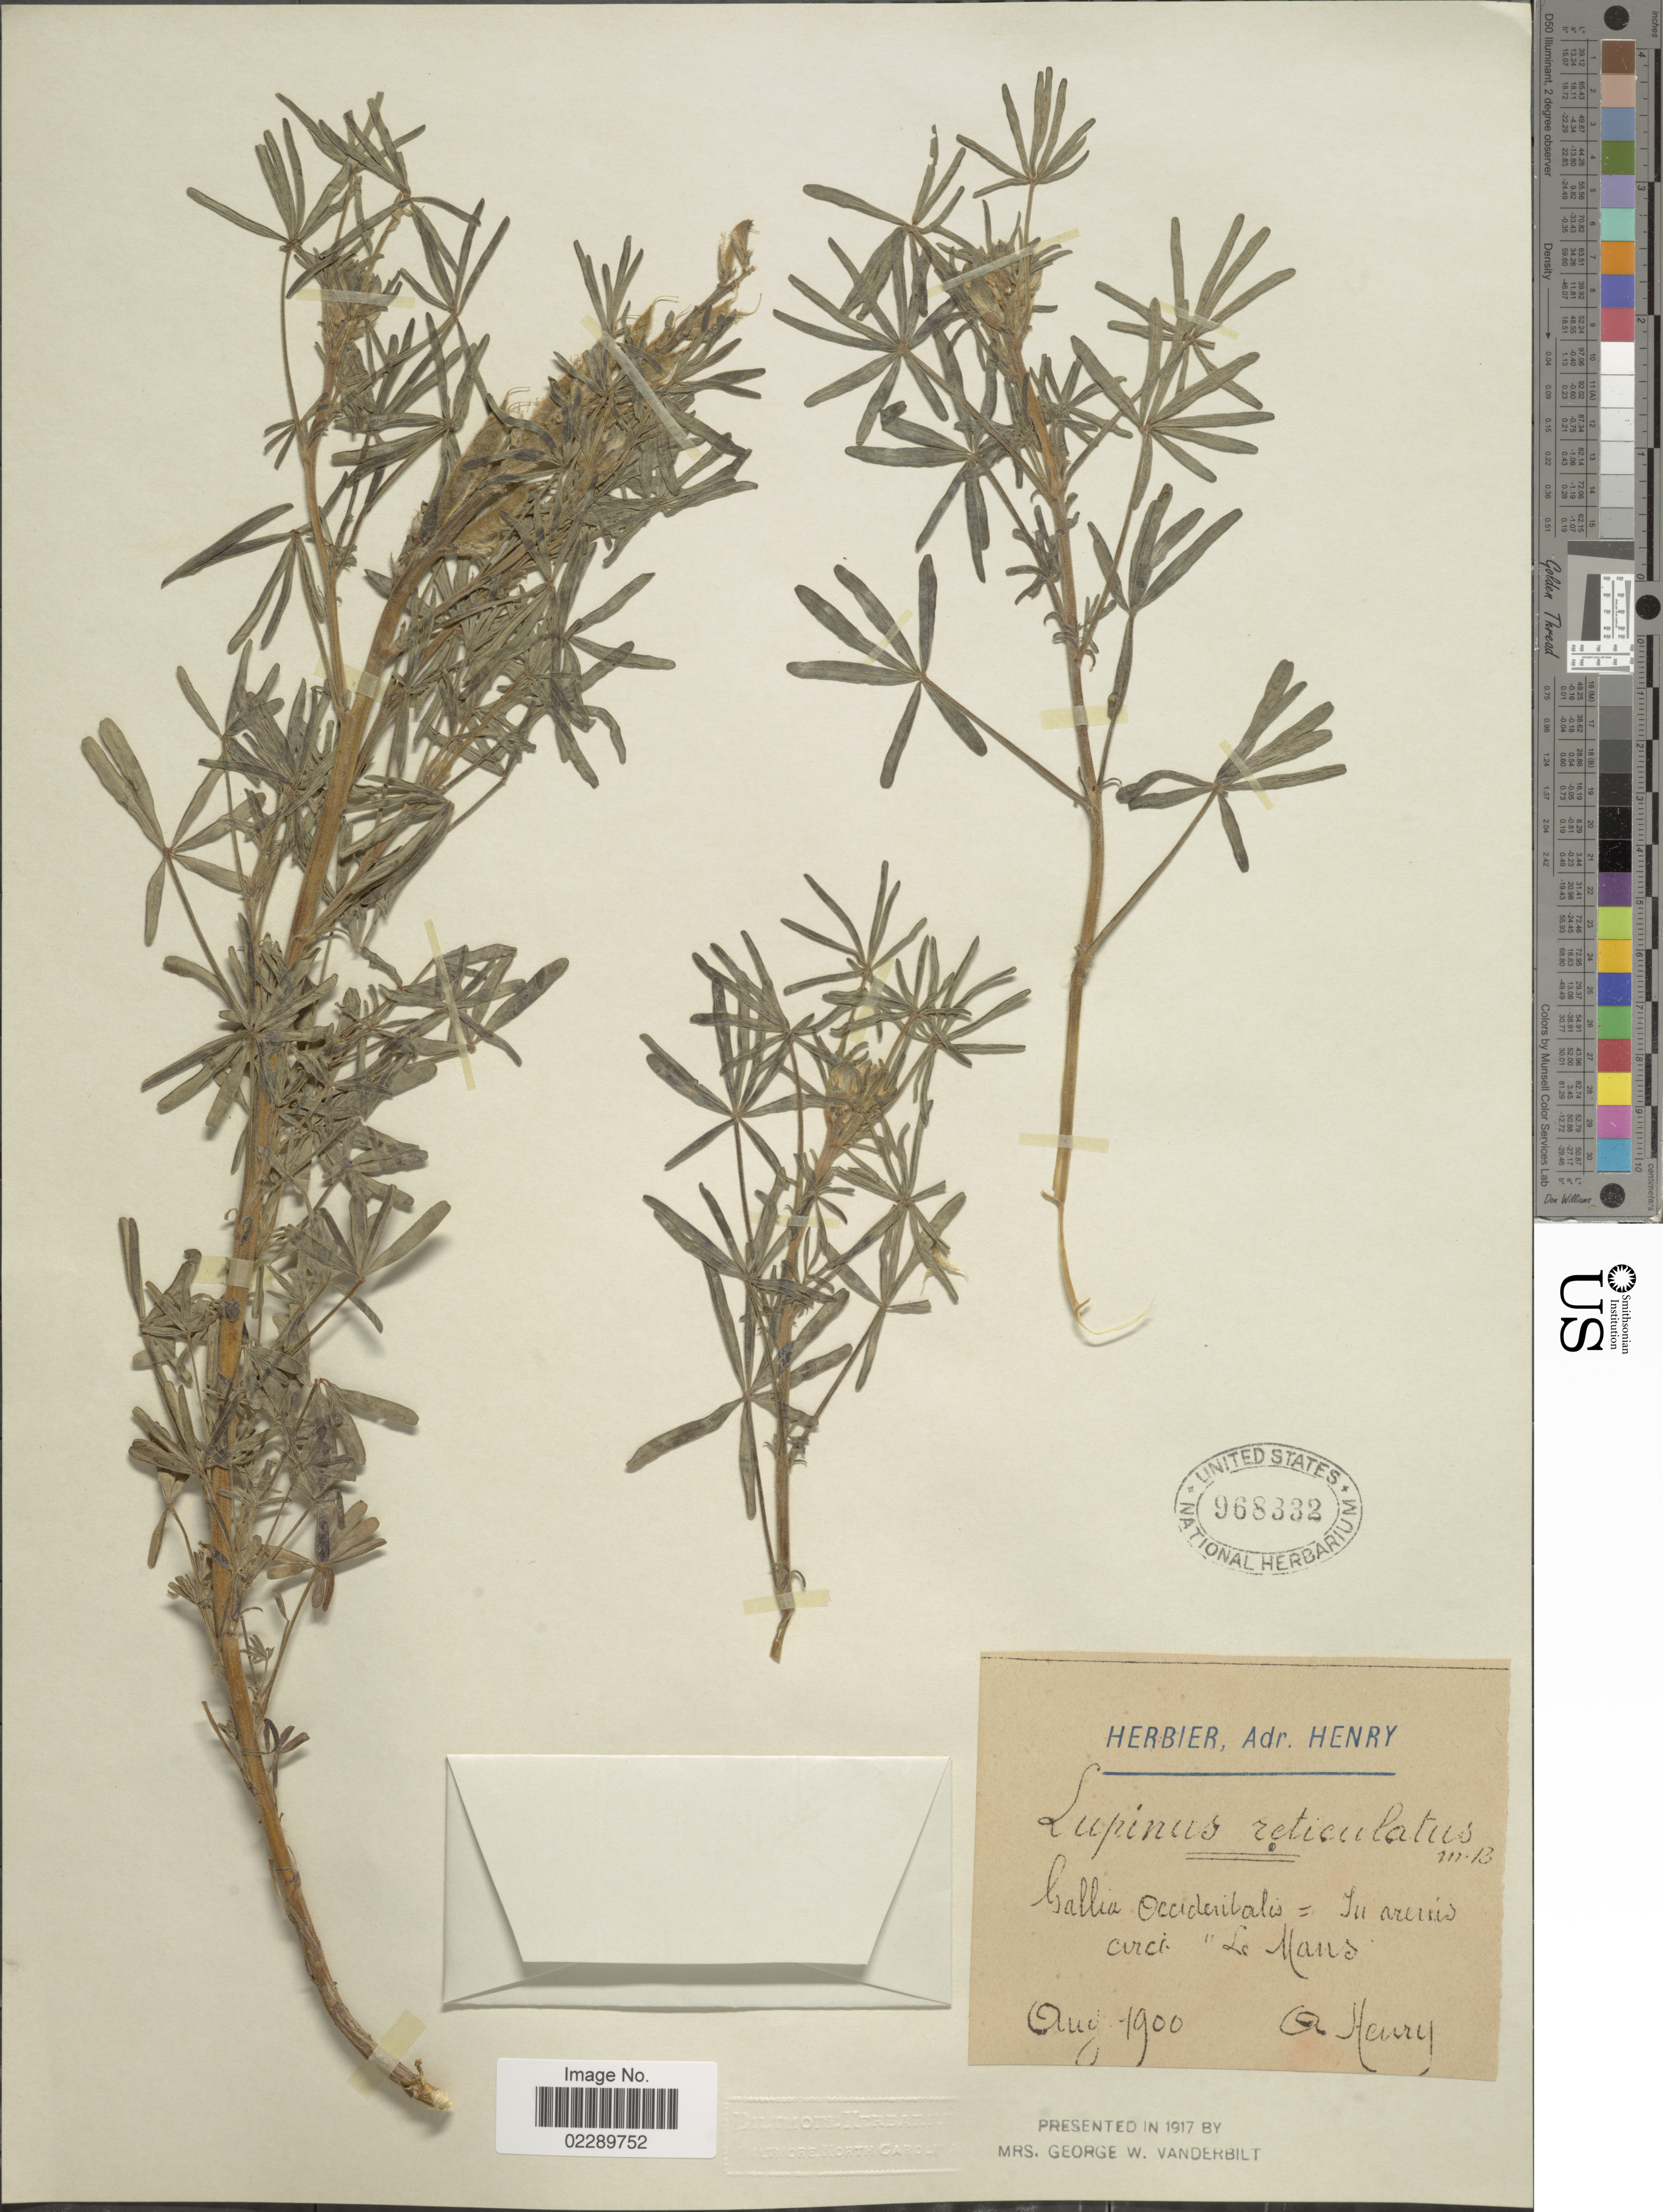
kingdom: Plantae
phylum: Tracheophyta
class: Magnoliopsida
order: Fabales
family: Fabaceae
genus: Lupinus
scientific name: Lupinus angustifolius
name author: L.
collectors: A. Henry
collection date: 1900-08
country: France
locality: Gallia Occidentalis = Su arenis cerca "La Mans"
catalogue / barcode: US 968332